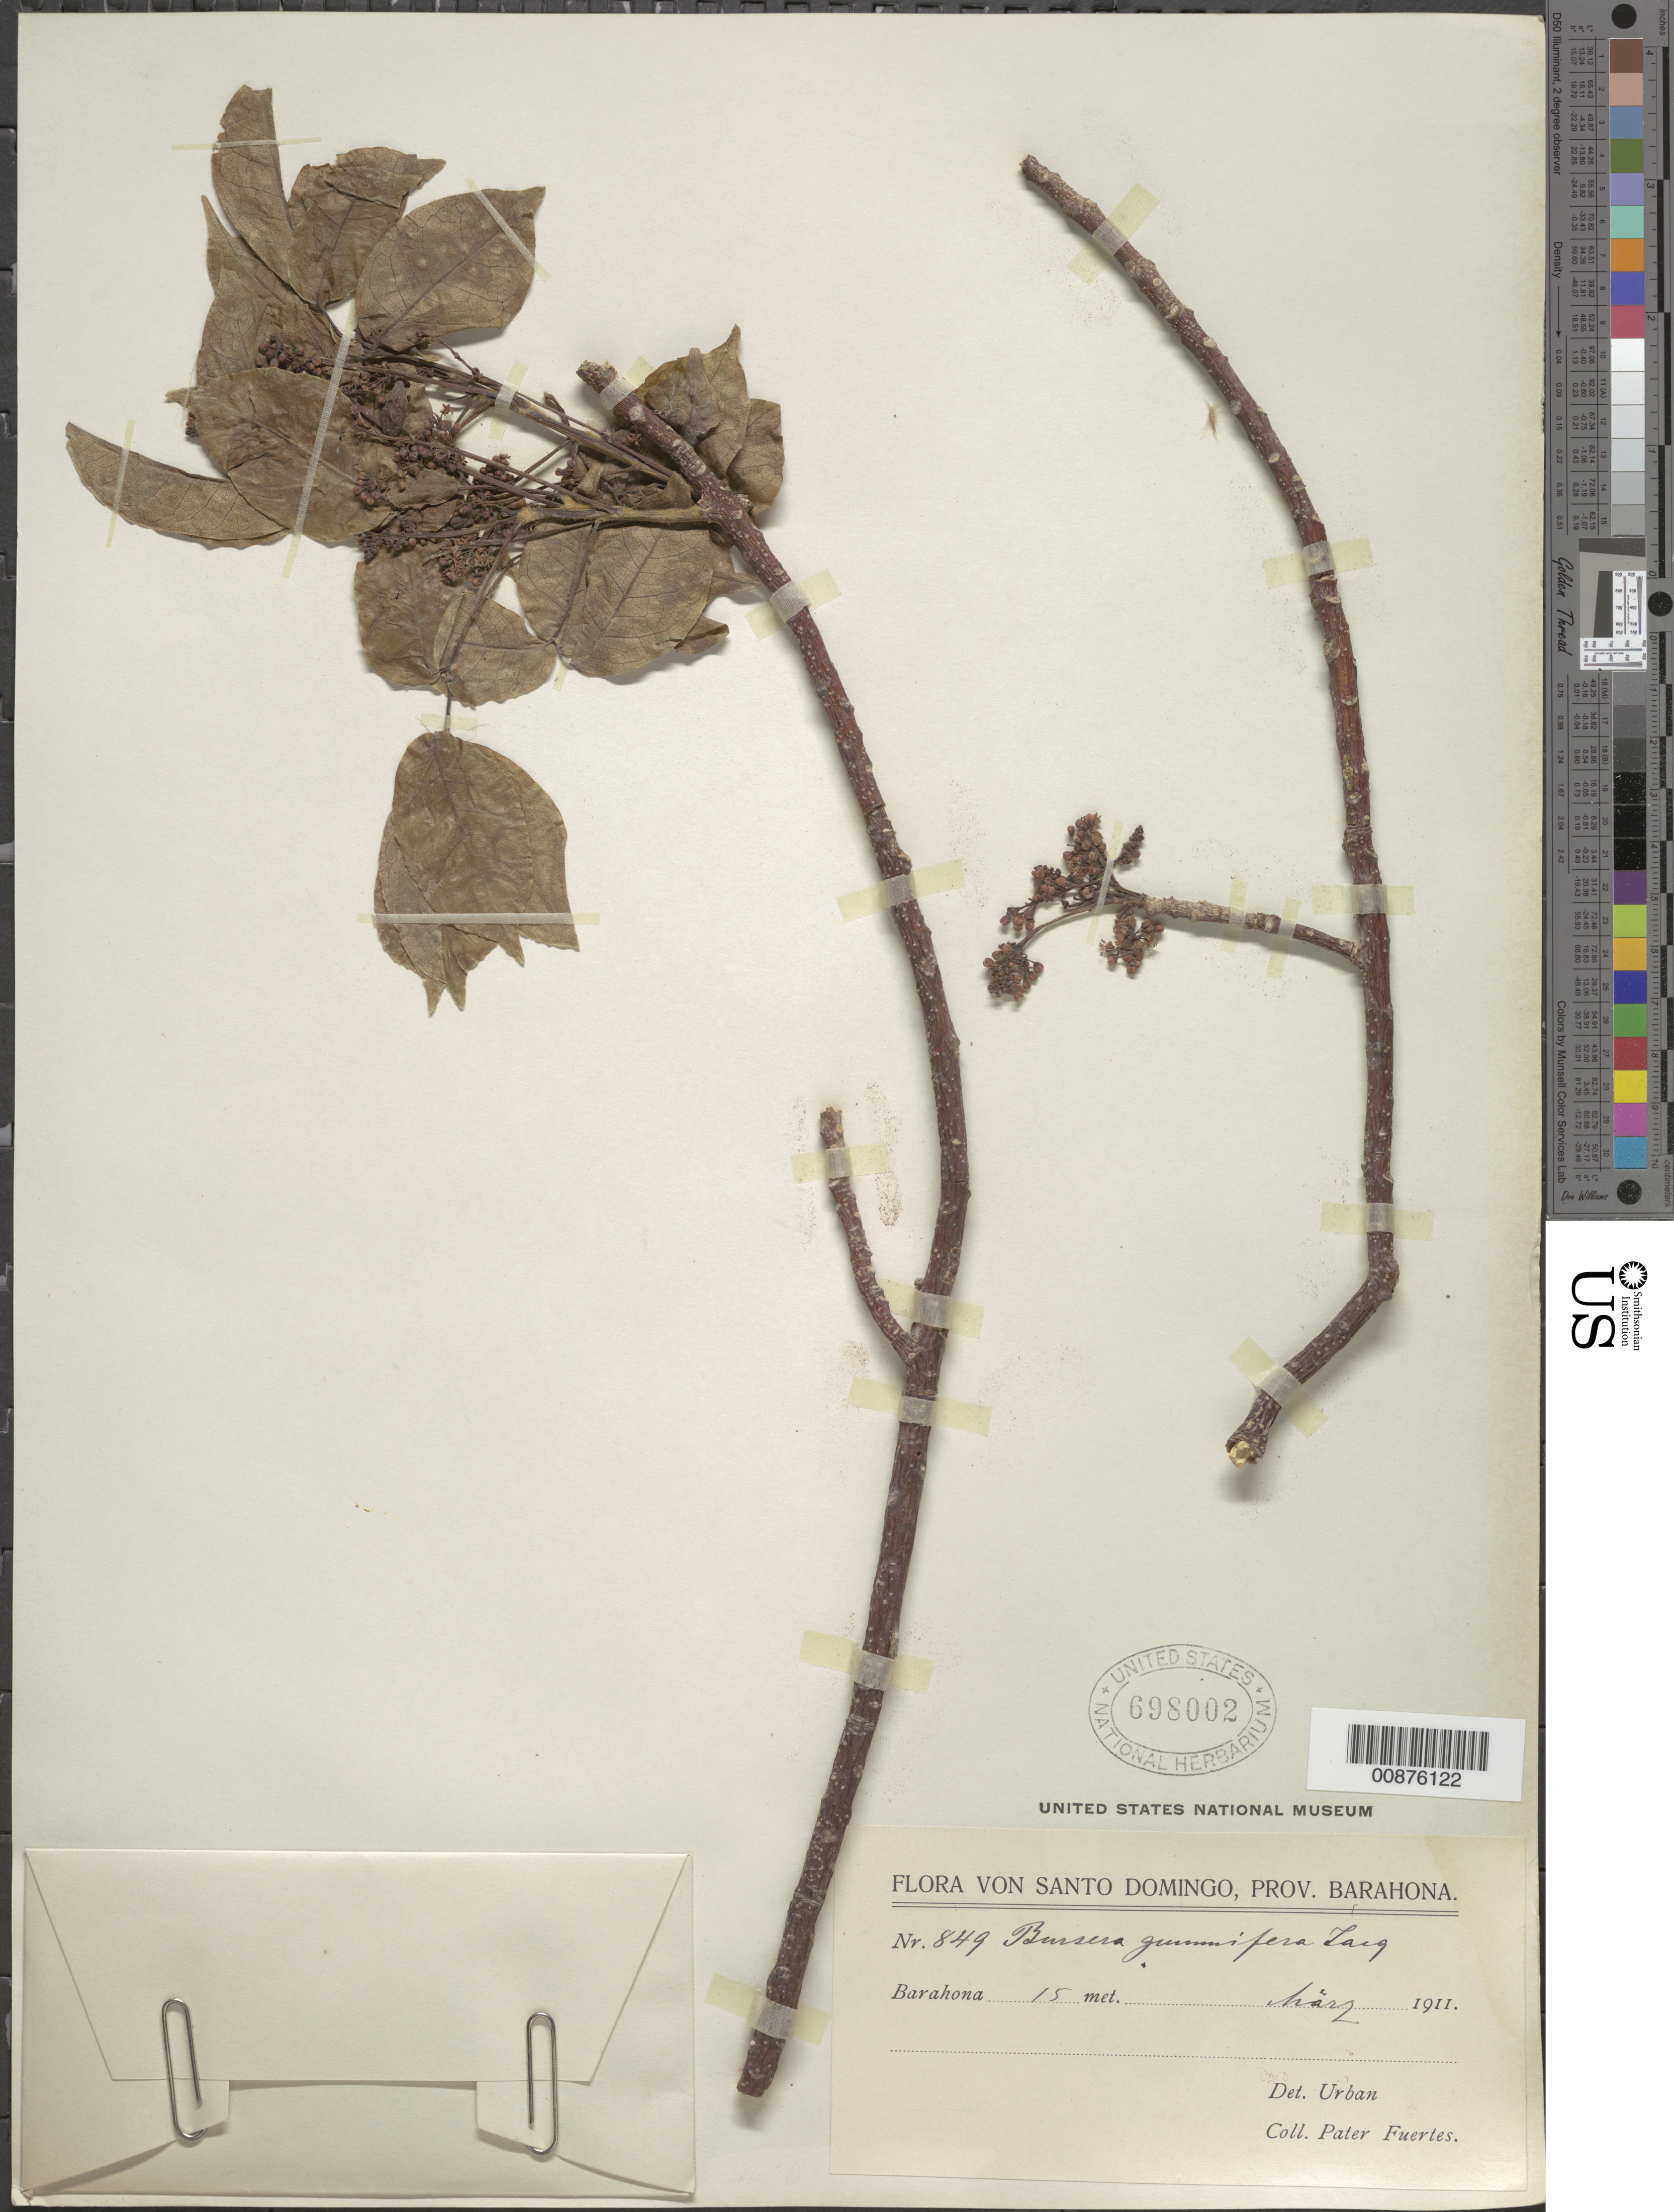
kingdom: Plantae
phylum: Tracheophyta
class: Magnoliopsida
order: Sapindales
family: Burseraceae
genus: Bursera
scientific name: Bursera simaruba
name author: (L.) Sarg.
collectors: M. D. Fuertes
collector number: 849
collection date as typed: Mar 1911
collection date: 1911-03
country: Dominican Republic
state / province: Barahona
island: Hispaniola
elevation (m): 15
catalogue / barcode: US 698002